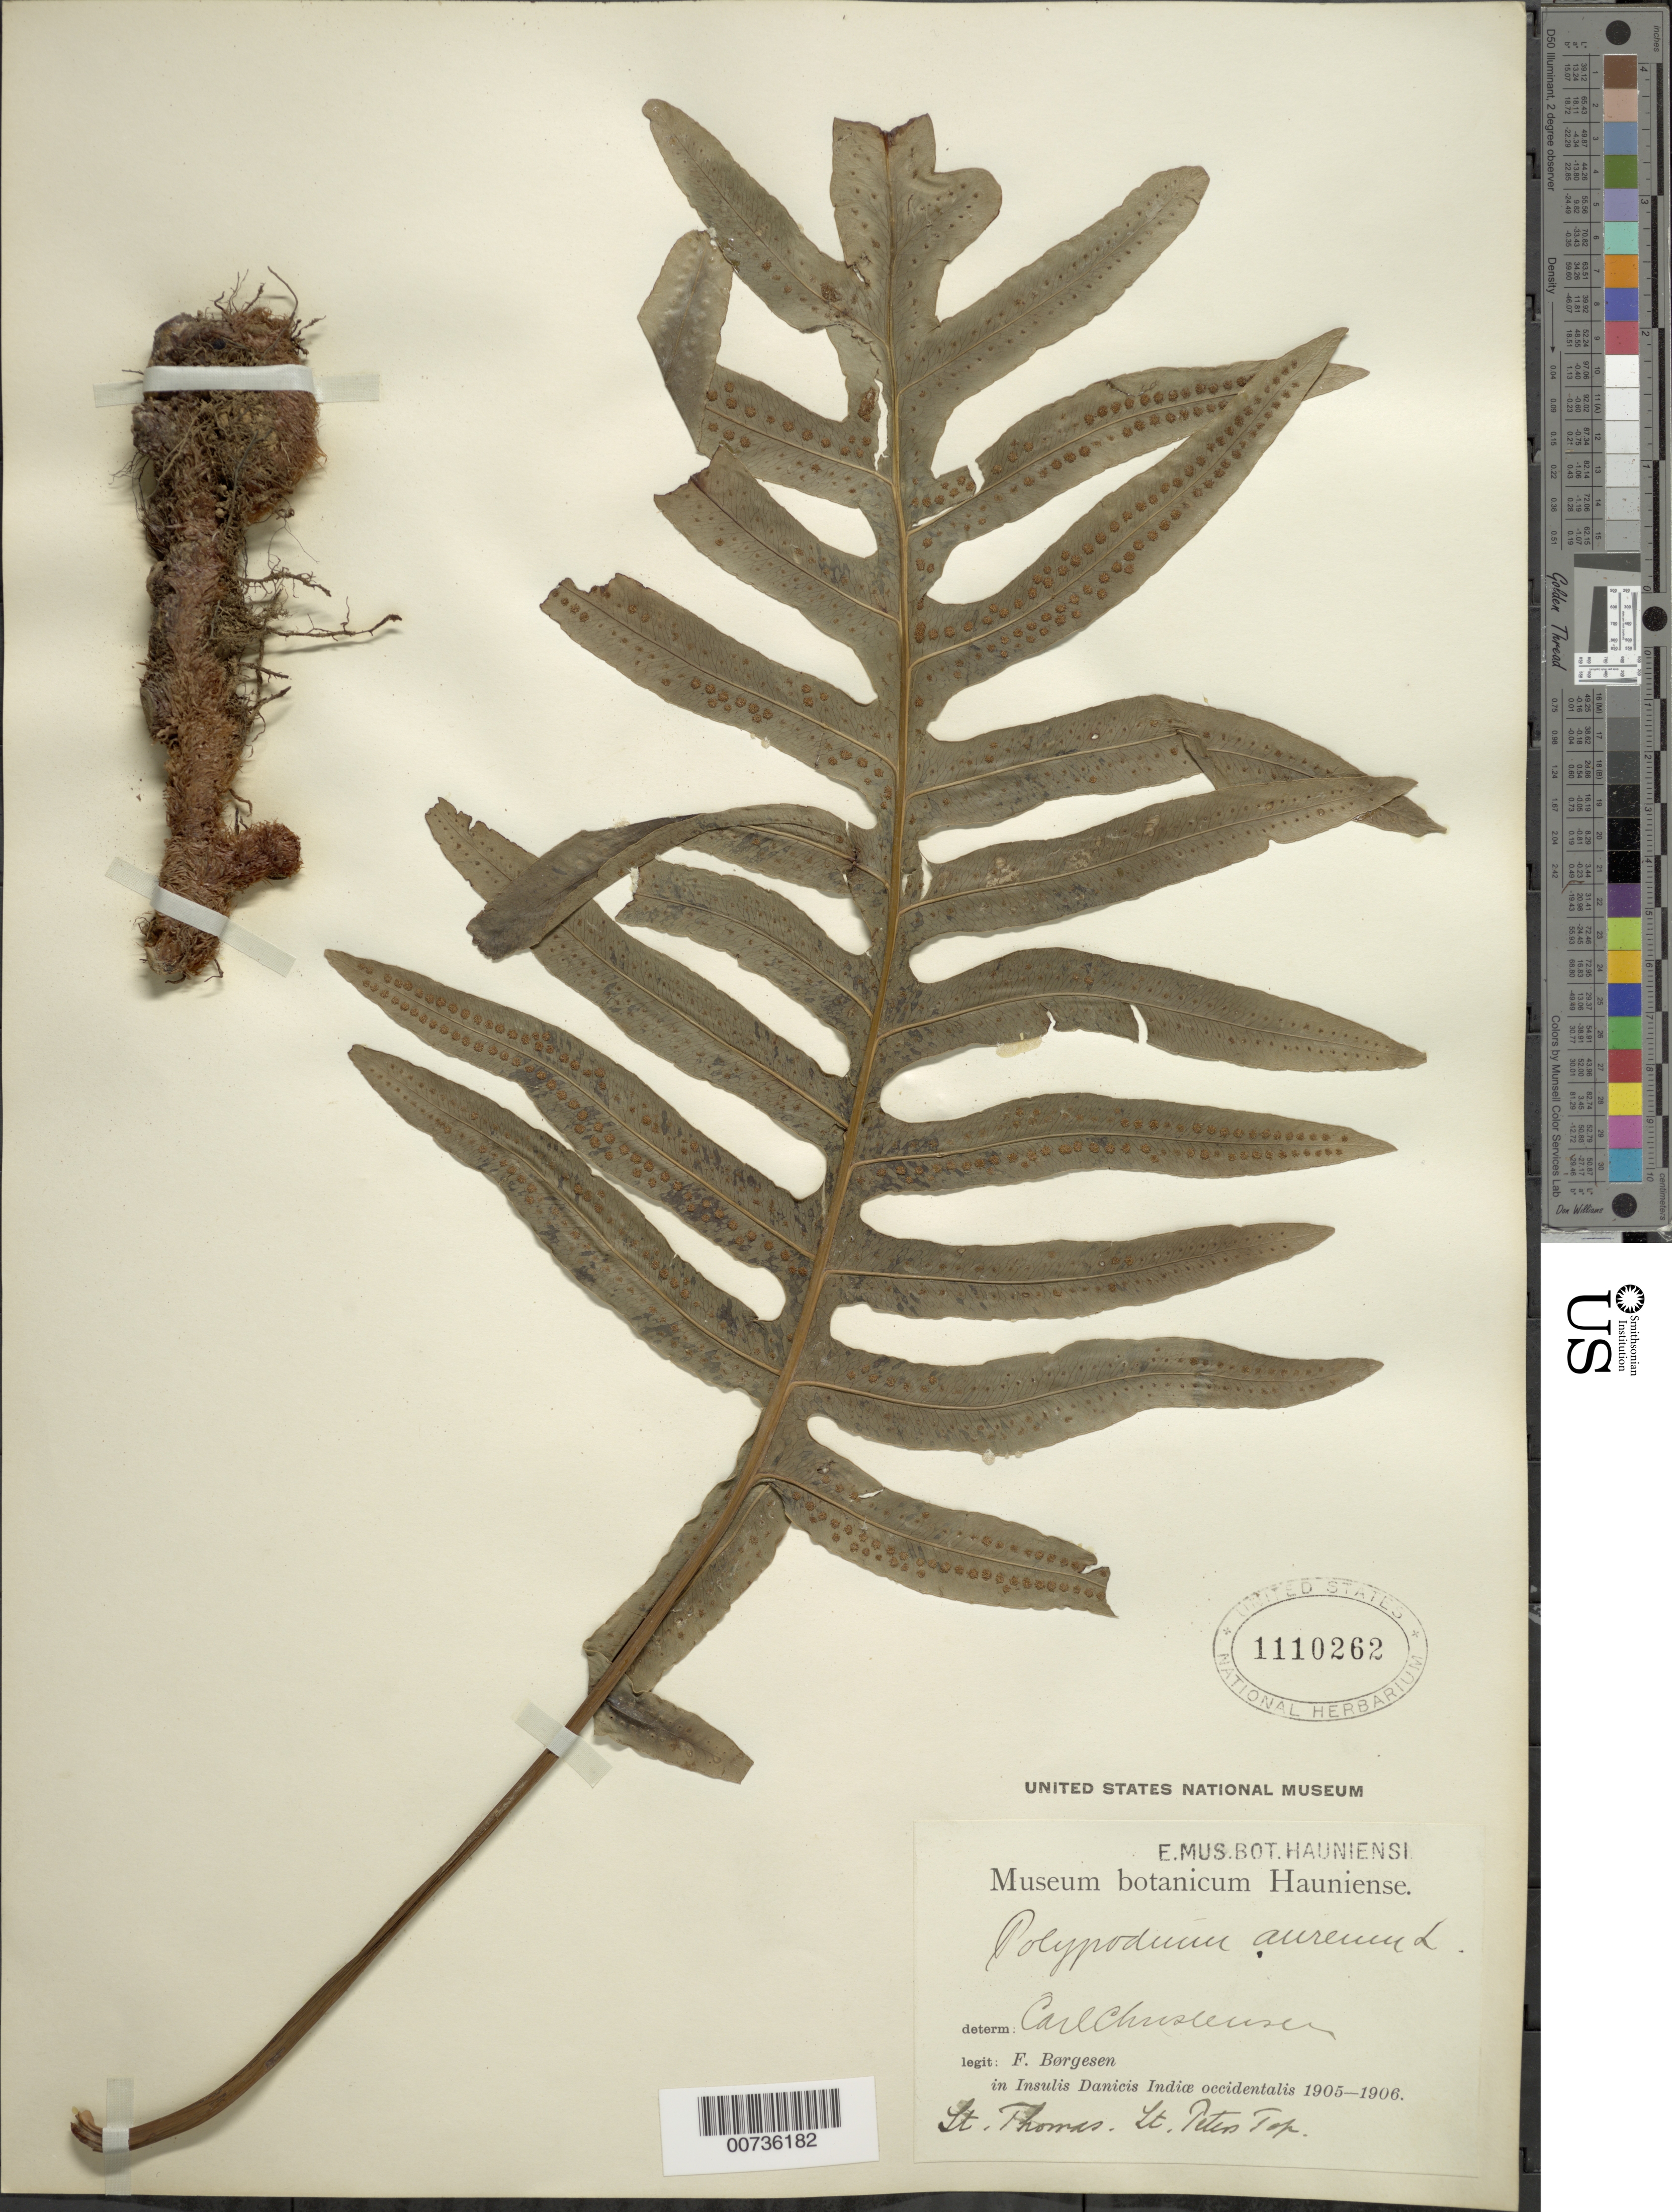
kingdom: Plantae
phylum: Tracheophyta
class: Polypodiopsida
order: Polypodiales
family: Polypodiaceae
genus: Phlebodium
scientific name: Phlebodium aureum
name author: (L.) J. Sm.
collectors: F. C. Børgesen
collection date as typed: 1905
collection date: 1905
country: U.S. Virgin Islands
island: St. Thomas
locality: St. Peter Top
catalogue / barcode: US 1110262